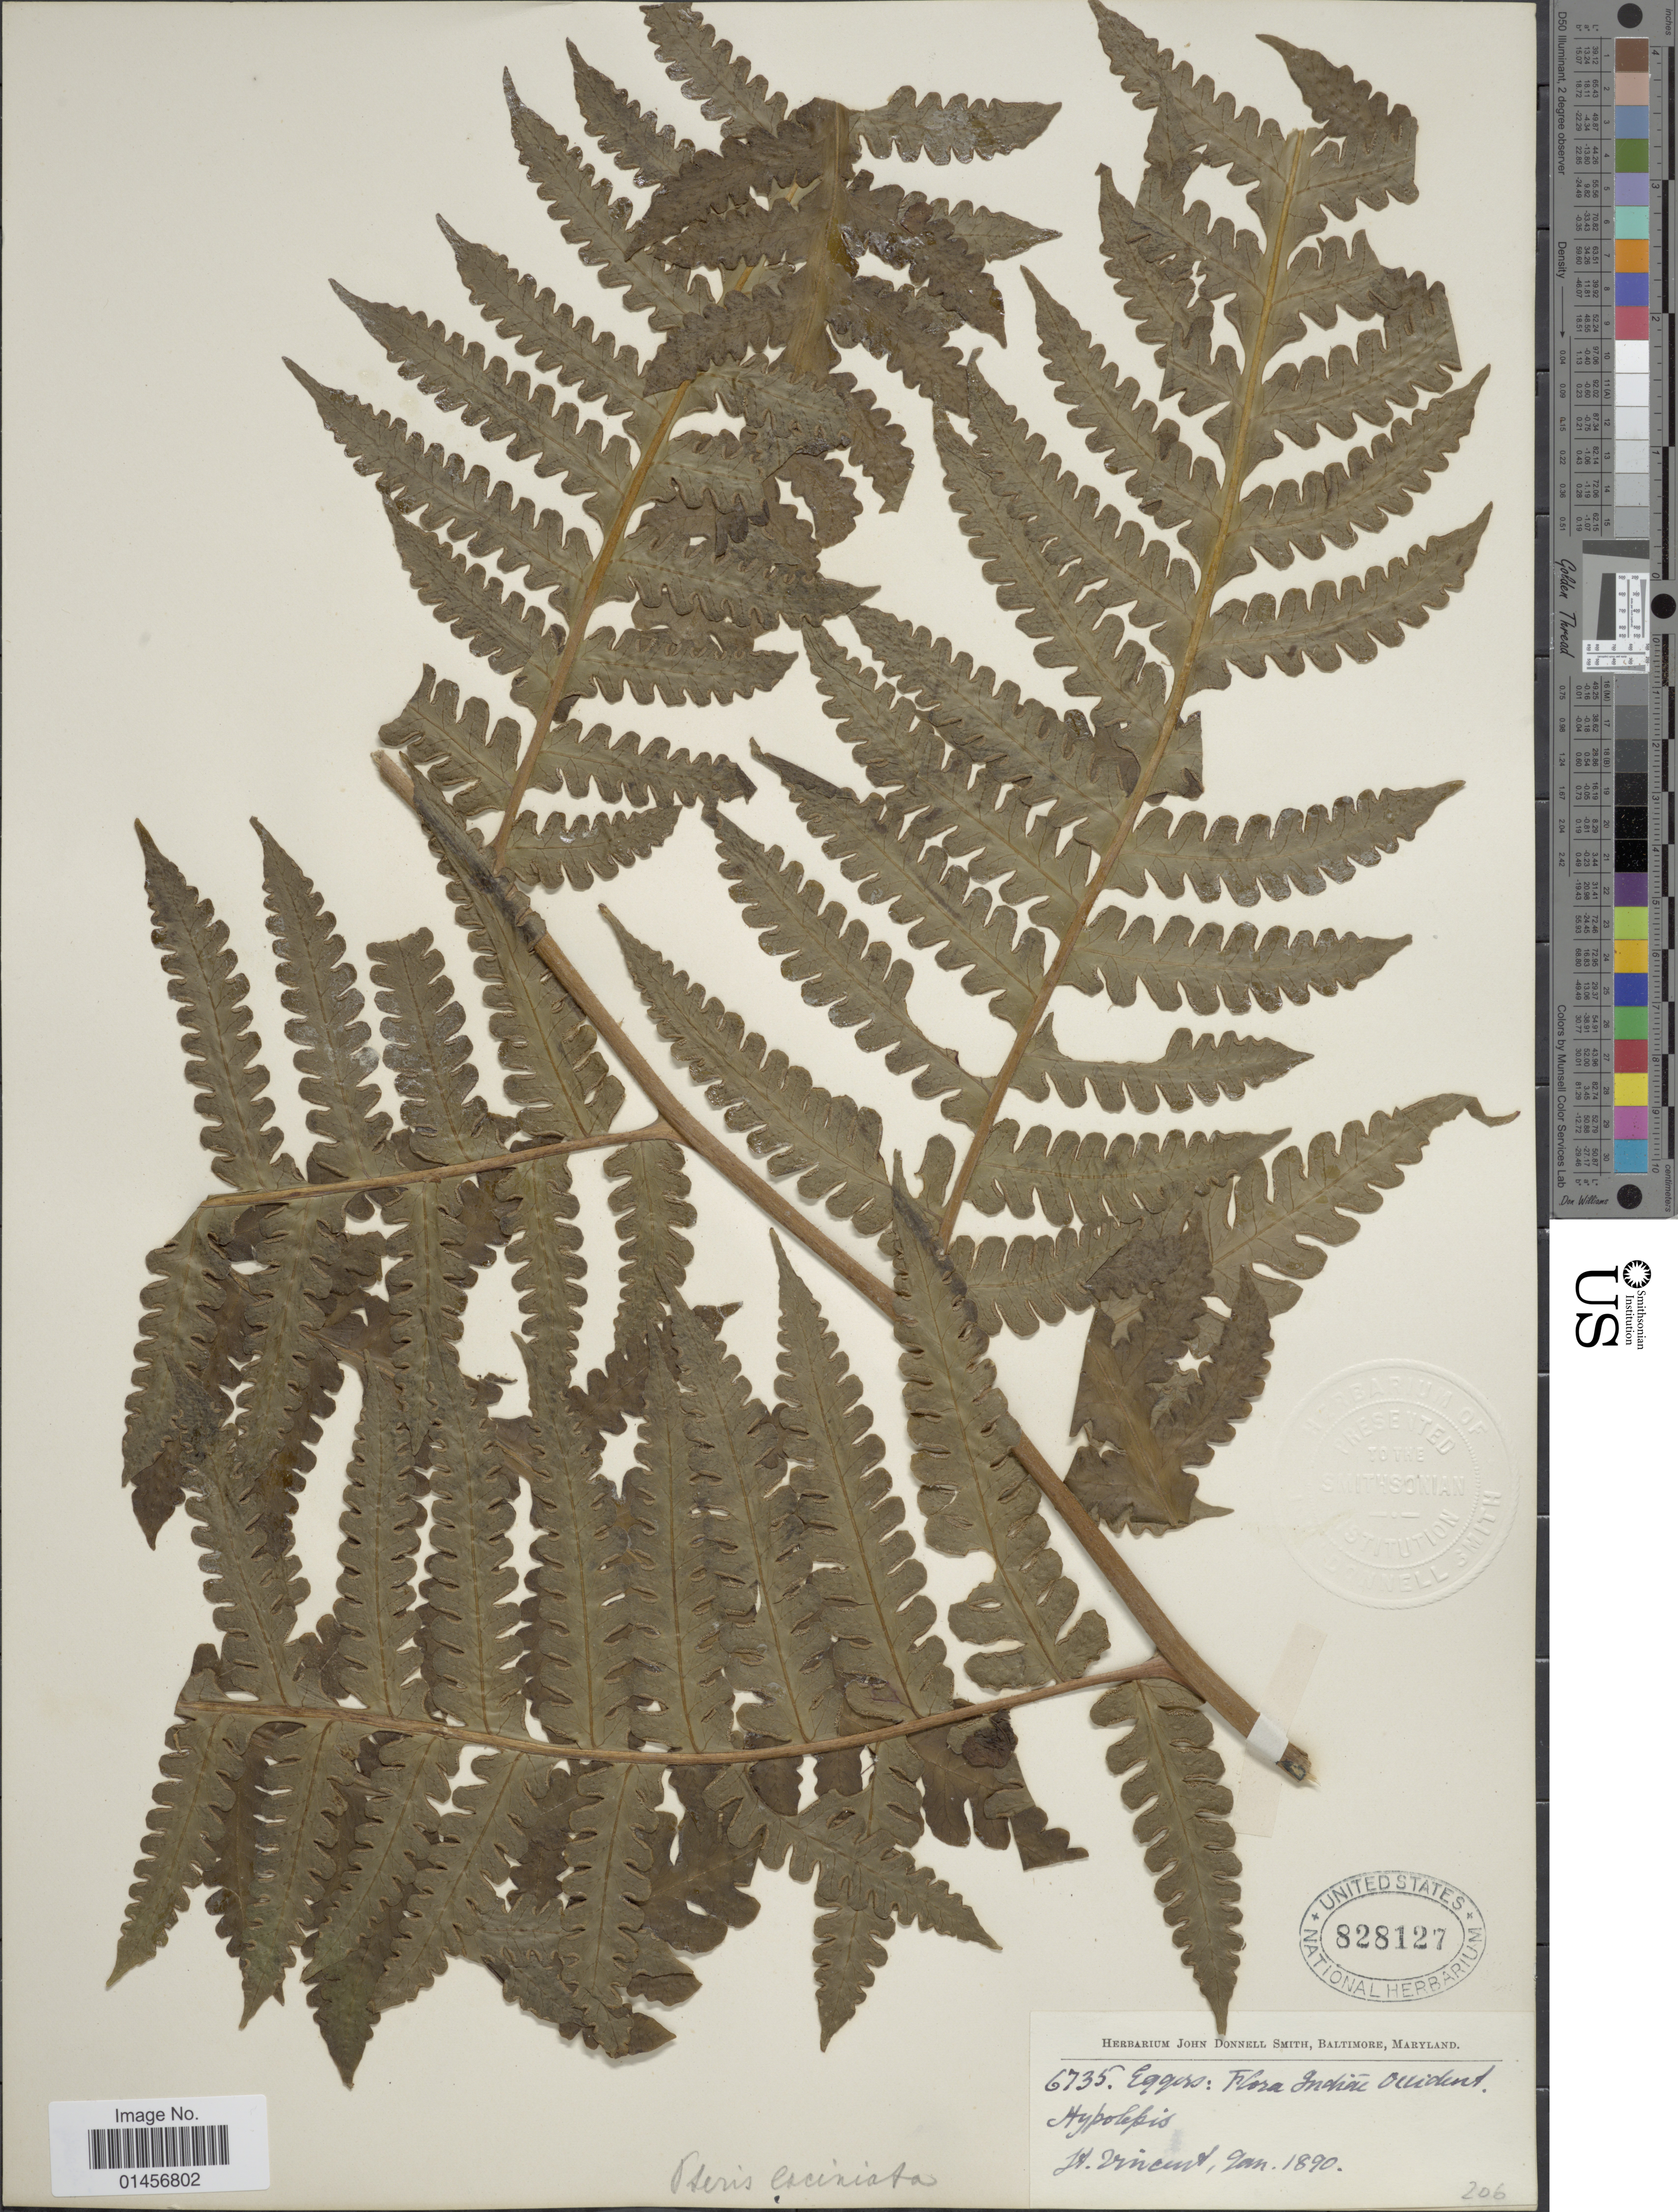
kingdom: Plantae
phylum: Tracheophyta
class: Polypodiopsida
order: Polypodiales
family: Lonchitidaceae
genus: Lonchitis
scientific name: Lonchitis hirsuta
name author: L.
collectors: -. Eggers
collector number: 6735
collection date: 1890-01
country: St. Vincent - Grenadines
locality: Indiae Occid. exs. St. Vincents.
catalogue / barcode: US 828127